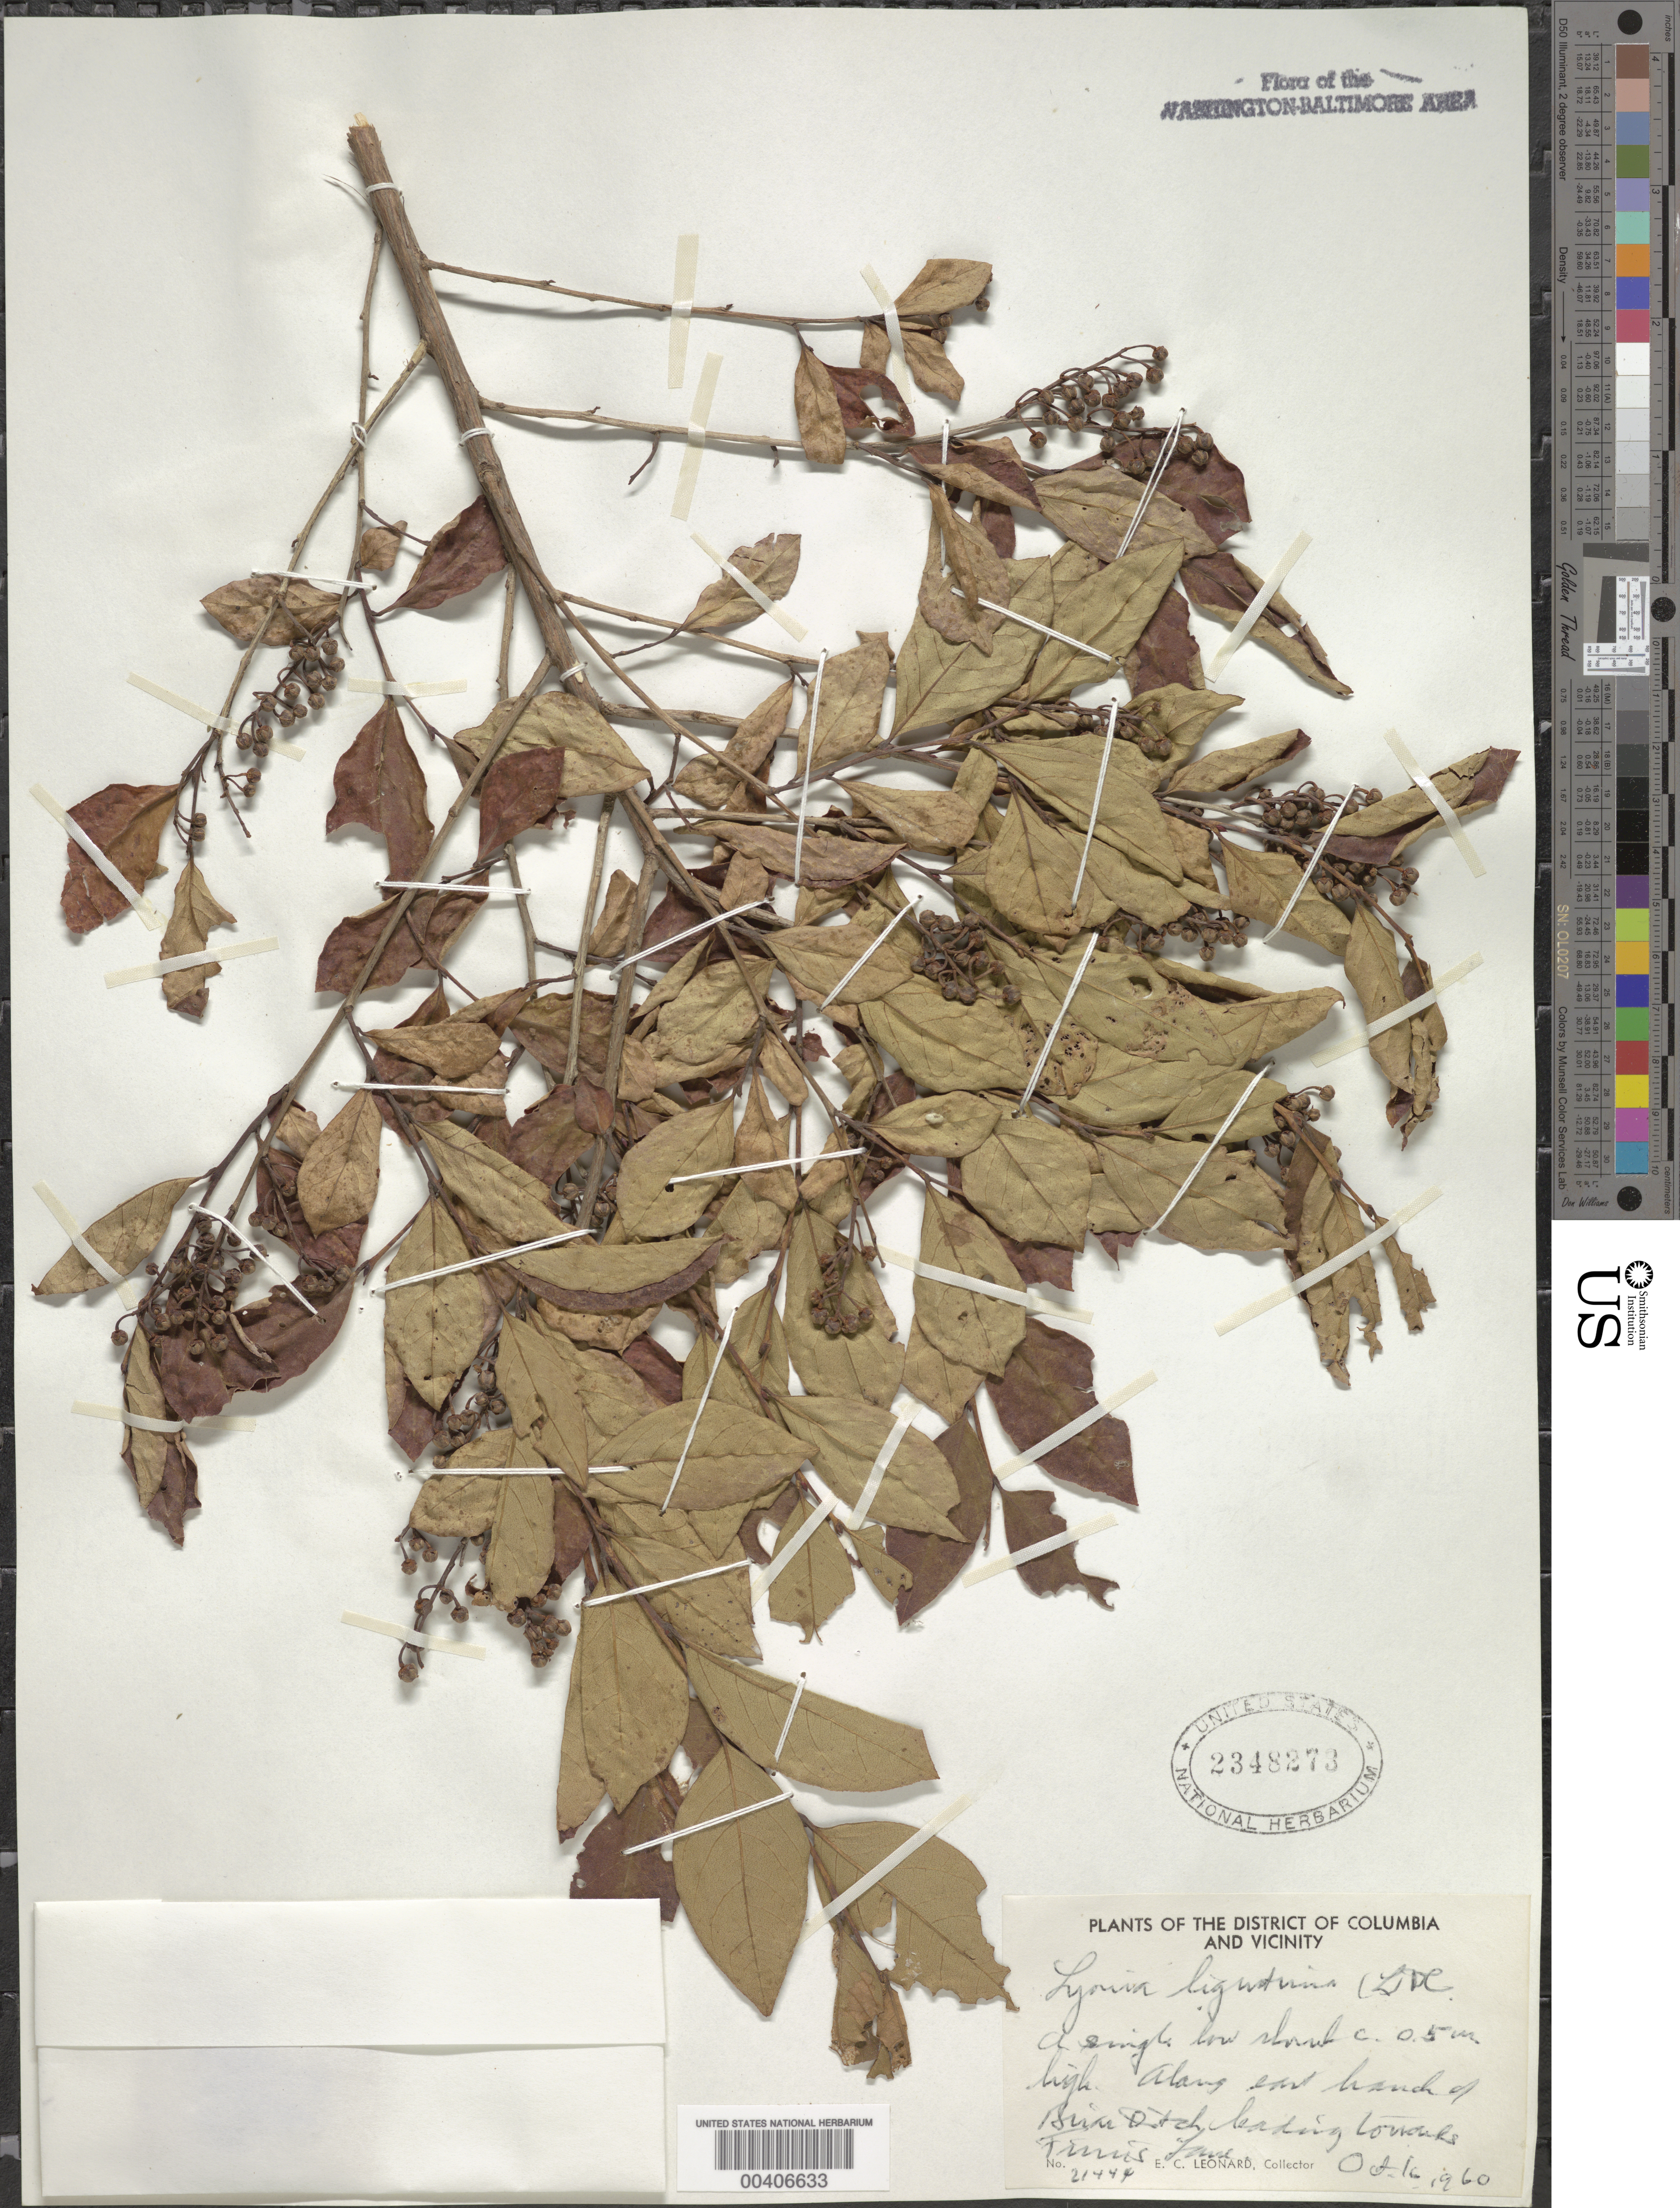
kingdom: Plantae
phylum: Tracheophyta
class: Magnoliopsida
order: Ericales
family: Ericaceae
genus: Lyonia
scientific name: Lyonia ligustrina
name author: (L.) DC.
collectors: E. C. Leonard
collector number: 21444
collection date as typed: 16 Oct 1960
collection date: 1960-10-16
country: United States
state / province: Maryland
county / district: Prince George's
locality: Briar Ditch, toward Finns Lane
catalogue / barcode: US 2348273